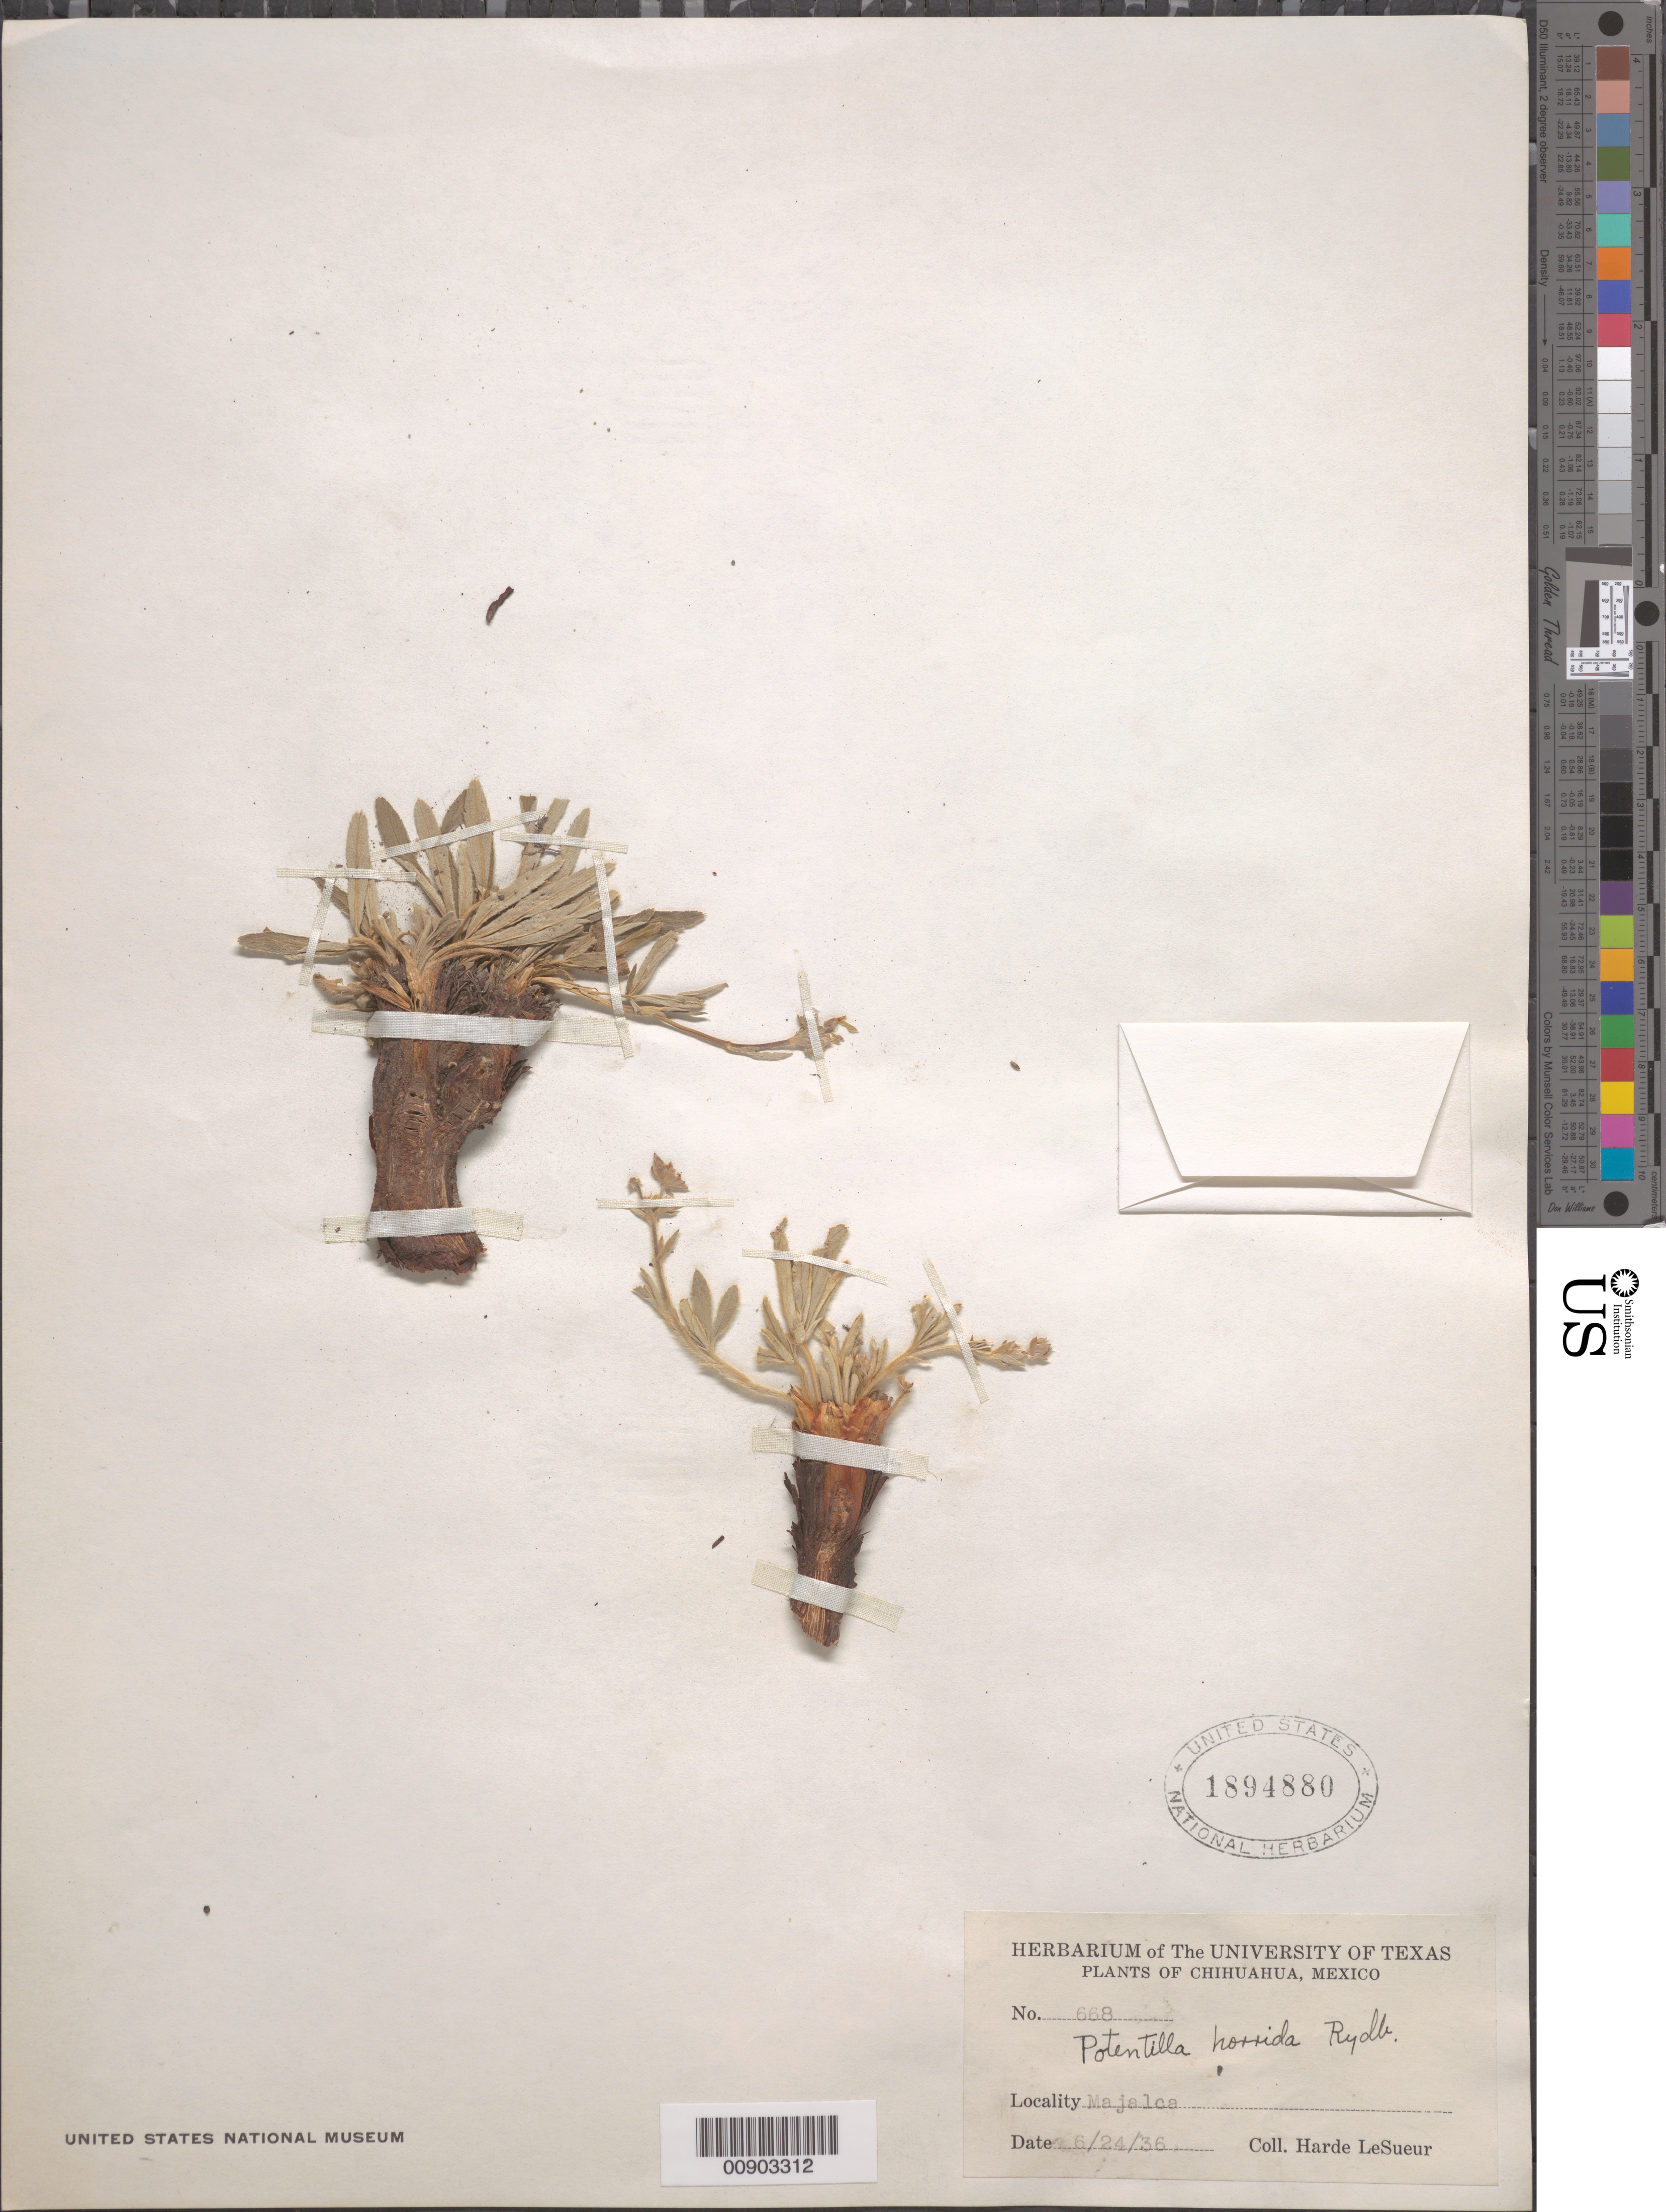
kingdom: Plantae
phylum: Tracheophyta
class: Magnoliopsida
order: Rosales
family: Rosaceae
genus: Potentilla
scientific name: Potentilla horrida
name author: Rydb.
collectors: D. H. LeSueur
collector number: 668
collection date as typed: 24 Jun 1936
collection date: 1936-06-24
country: Mexico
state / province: Chihuahua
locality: Majalca, Chihuahua.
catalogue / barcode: US 1894880